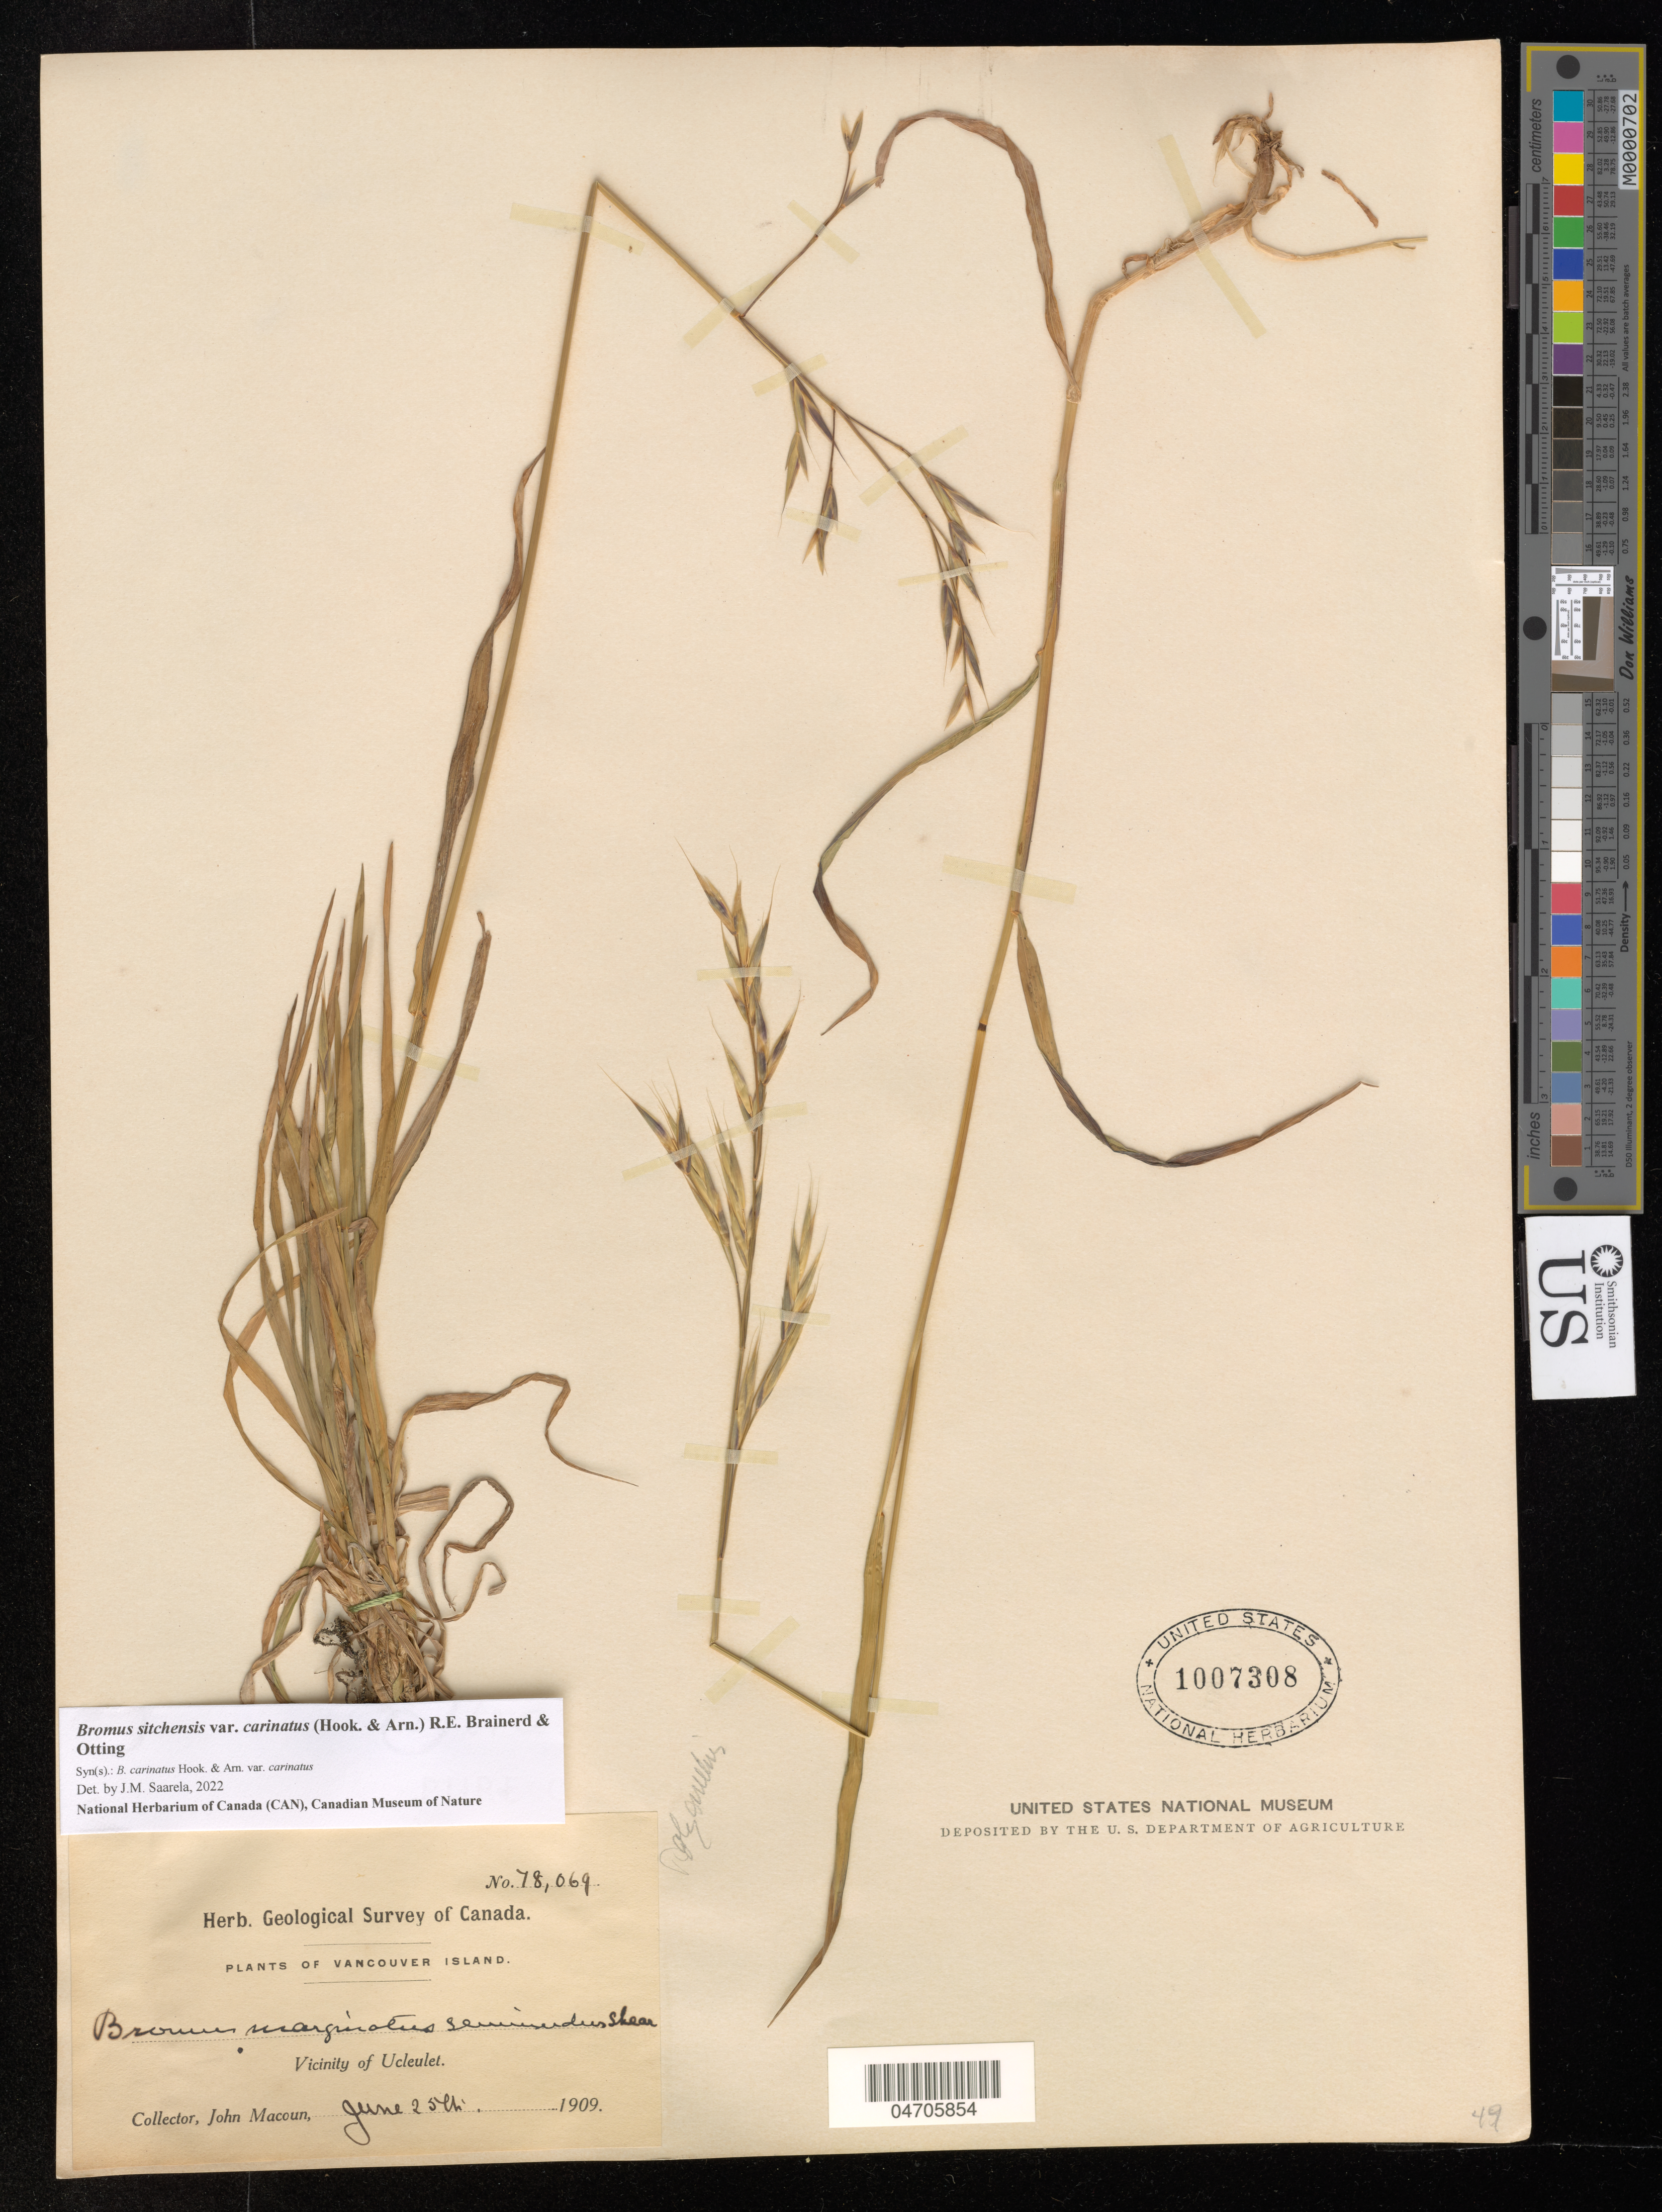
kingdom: Plantae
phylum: Tracheophyta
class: Liliopsida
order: Poales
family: Poaceae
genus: Bromus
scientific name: Bromus carinatus var. carinatus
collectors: J. Macoun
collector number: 78069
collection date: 1909-06-25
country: Canada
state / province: British Columbia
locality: Vancouver Island. Vicinity of Ucleulet.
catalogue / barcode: US 1007308